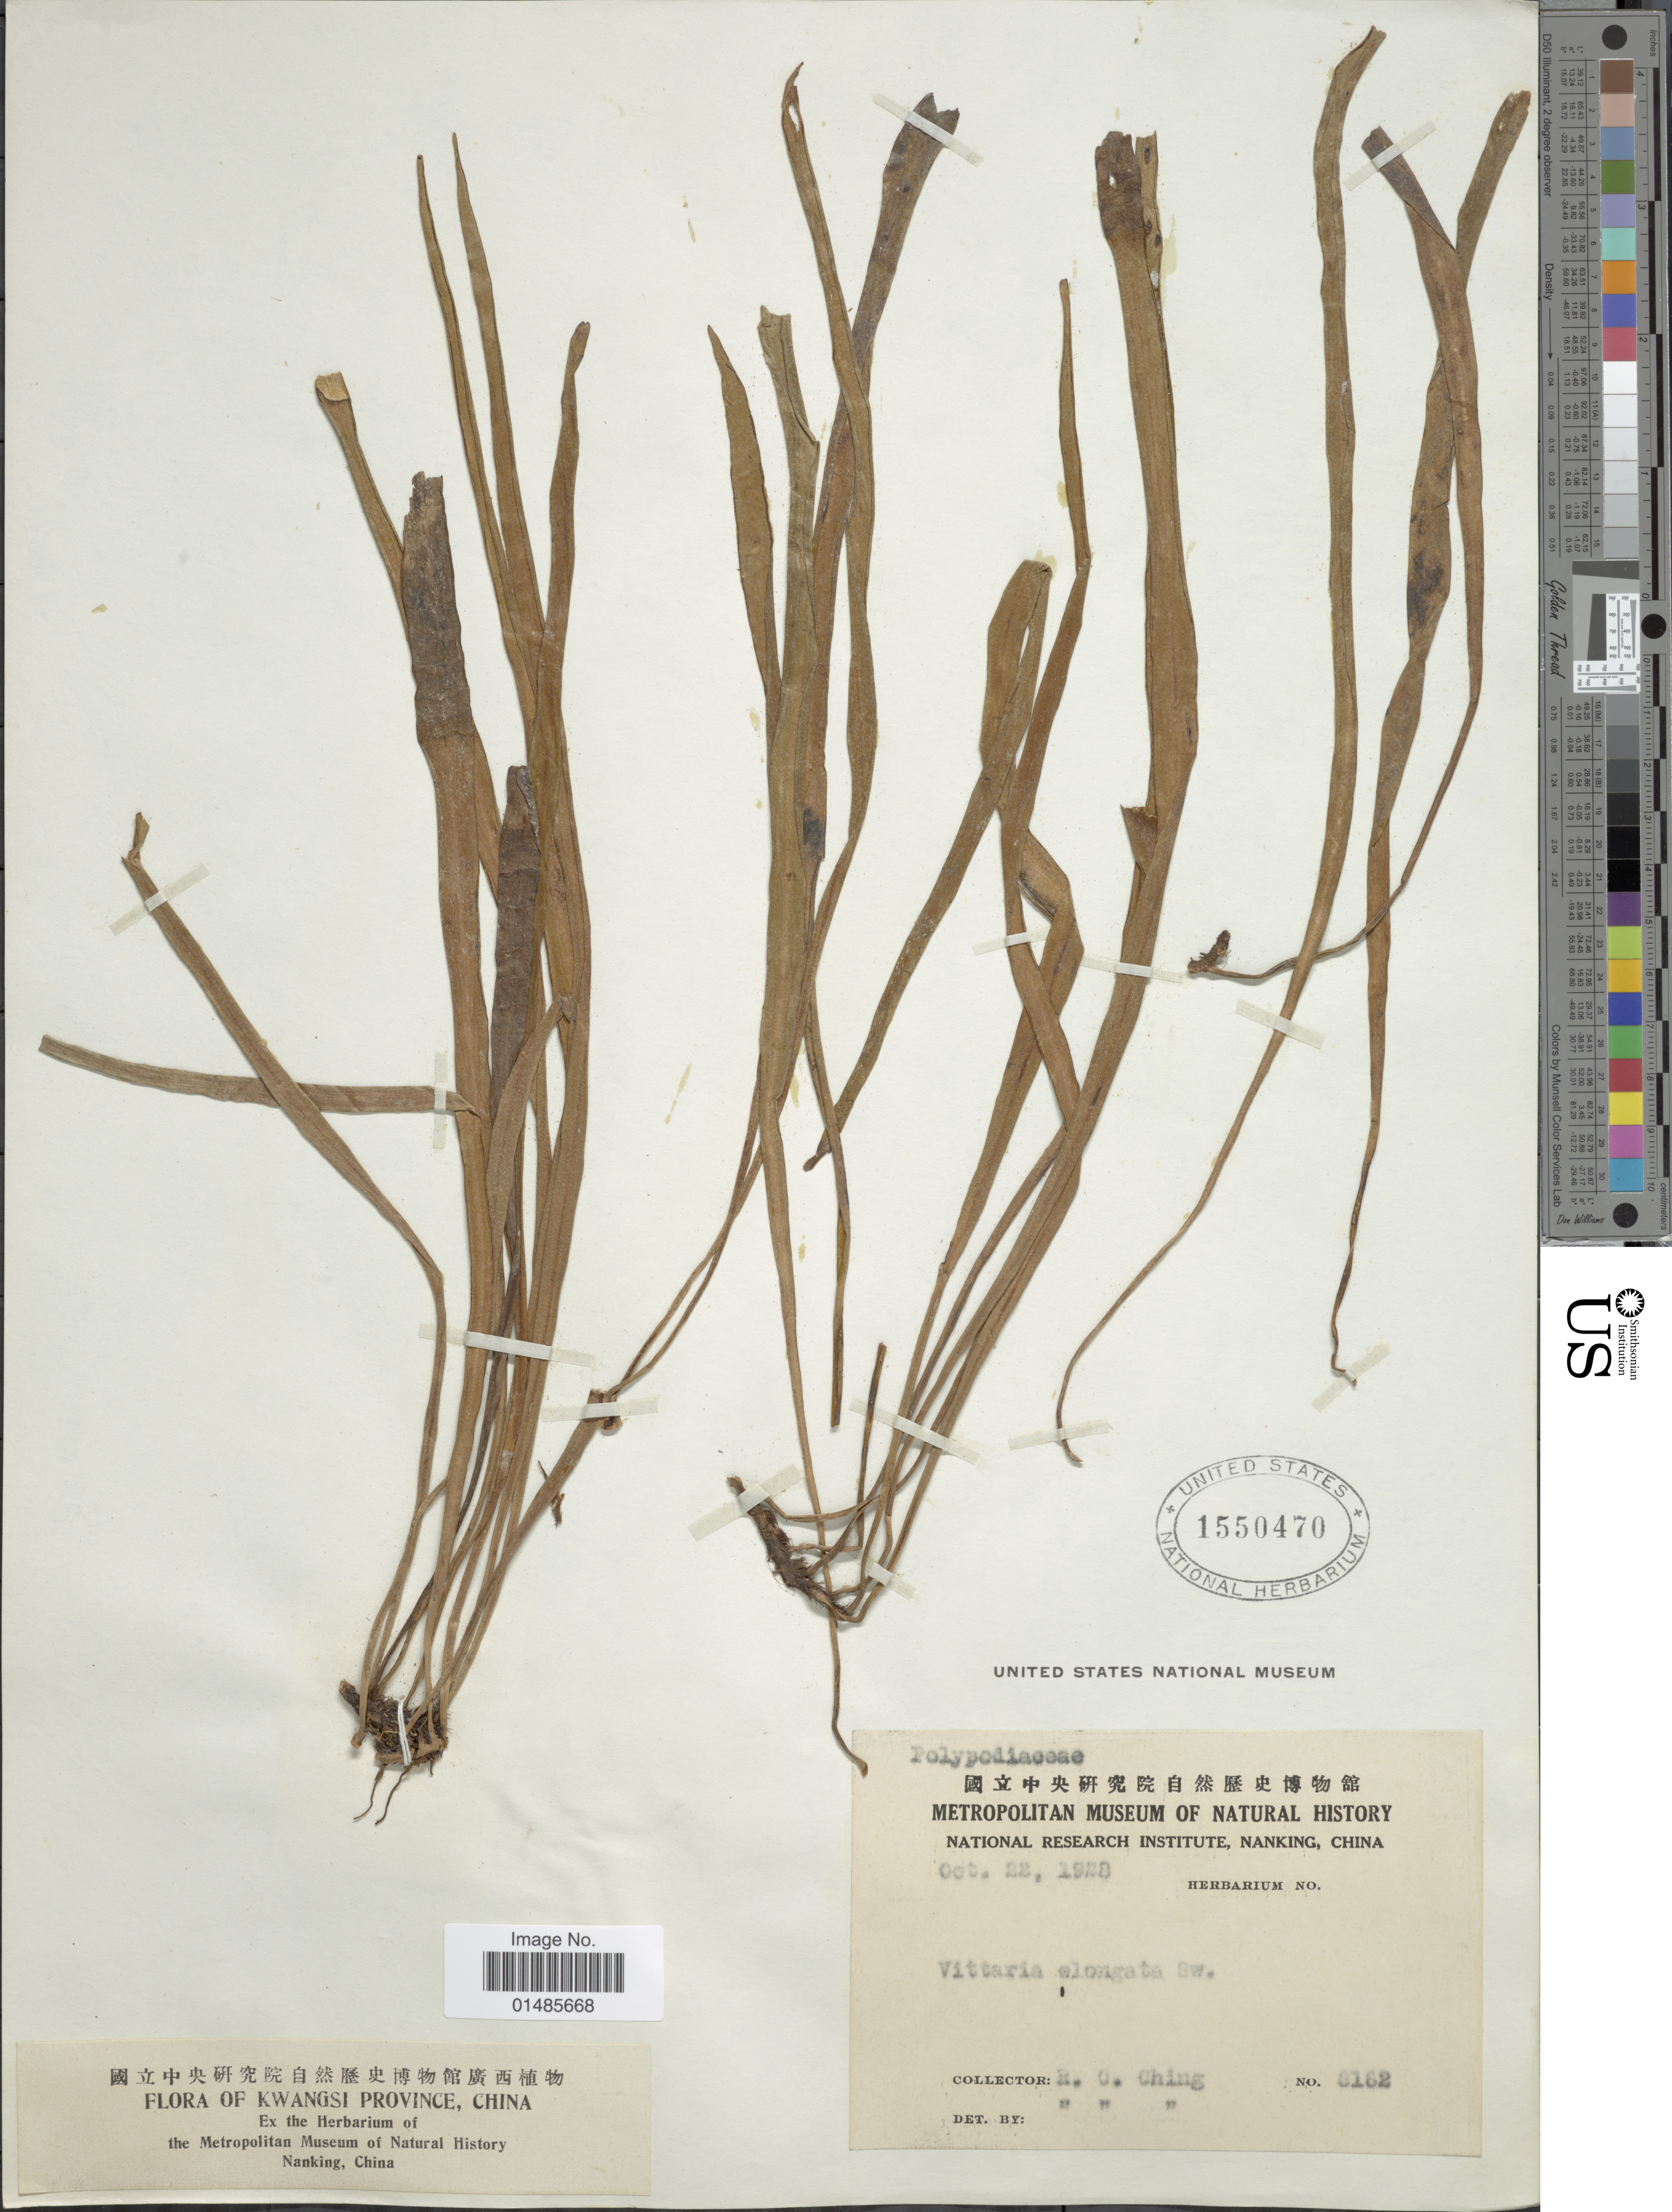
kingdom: Plantae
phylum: Tracheophyta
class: Polypodiopsida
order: Polypodiales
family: Pteridaceae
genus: Haplopteris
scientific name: Haplopteris elongata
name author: (Sw.) Crane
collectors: R. C. Ching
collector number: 9162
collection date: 1928-10-22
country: China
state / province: Guangxi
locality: Kwangsi Province.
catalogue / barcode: US 1550470